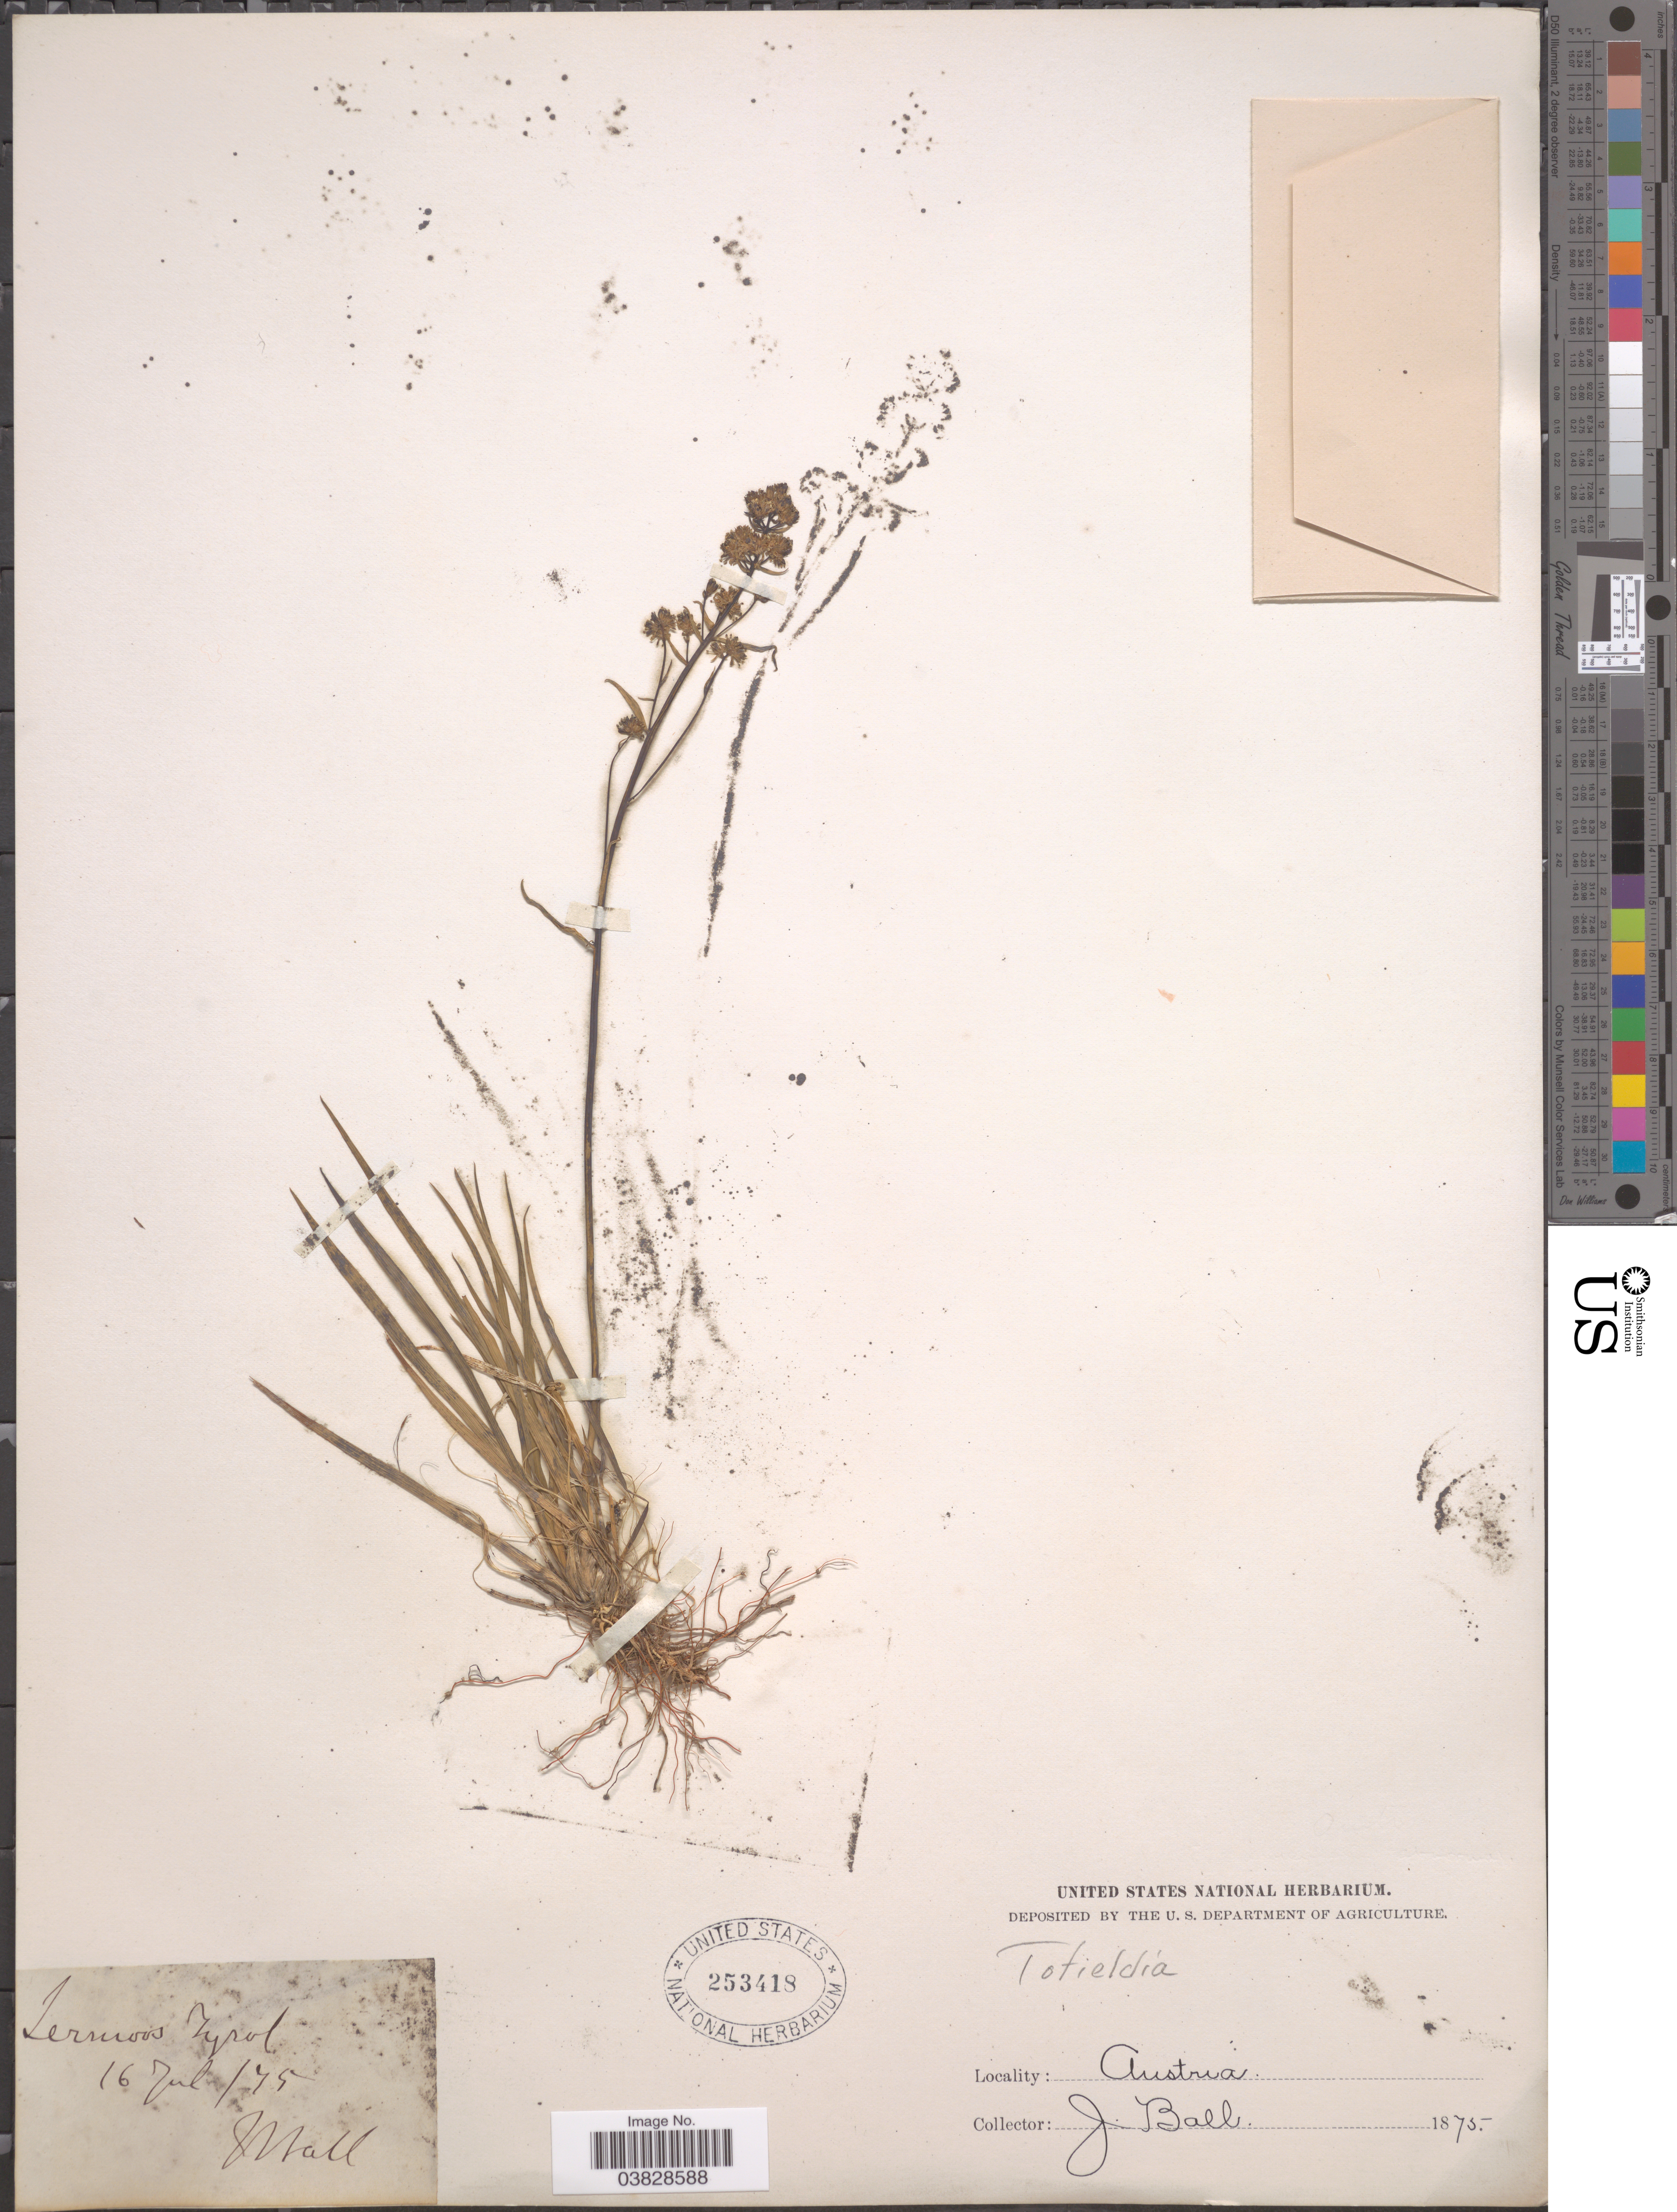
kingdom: Plantae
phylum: Tracheophyta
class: Liliopsida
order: Alismatales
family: Tofieldiaceae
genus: Tofieldia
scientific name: Tofieldia sp.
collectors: J. Ball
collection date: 1875-07-16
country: Austria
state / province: Tirol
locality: Lermoos Tyrol.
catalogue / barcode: US 253418